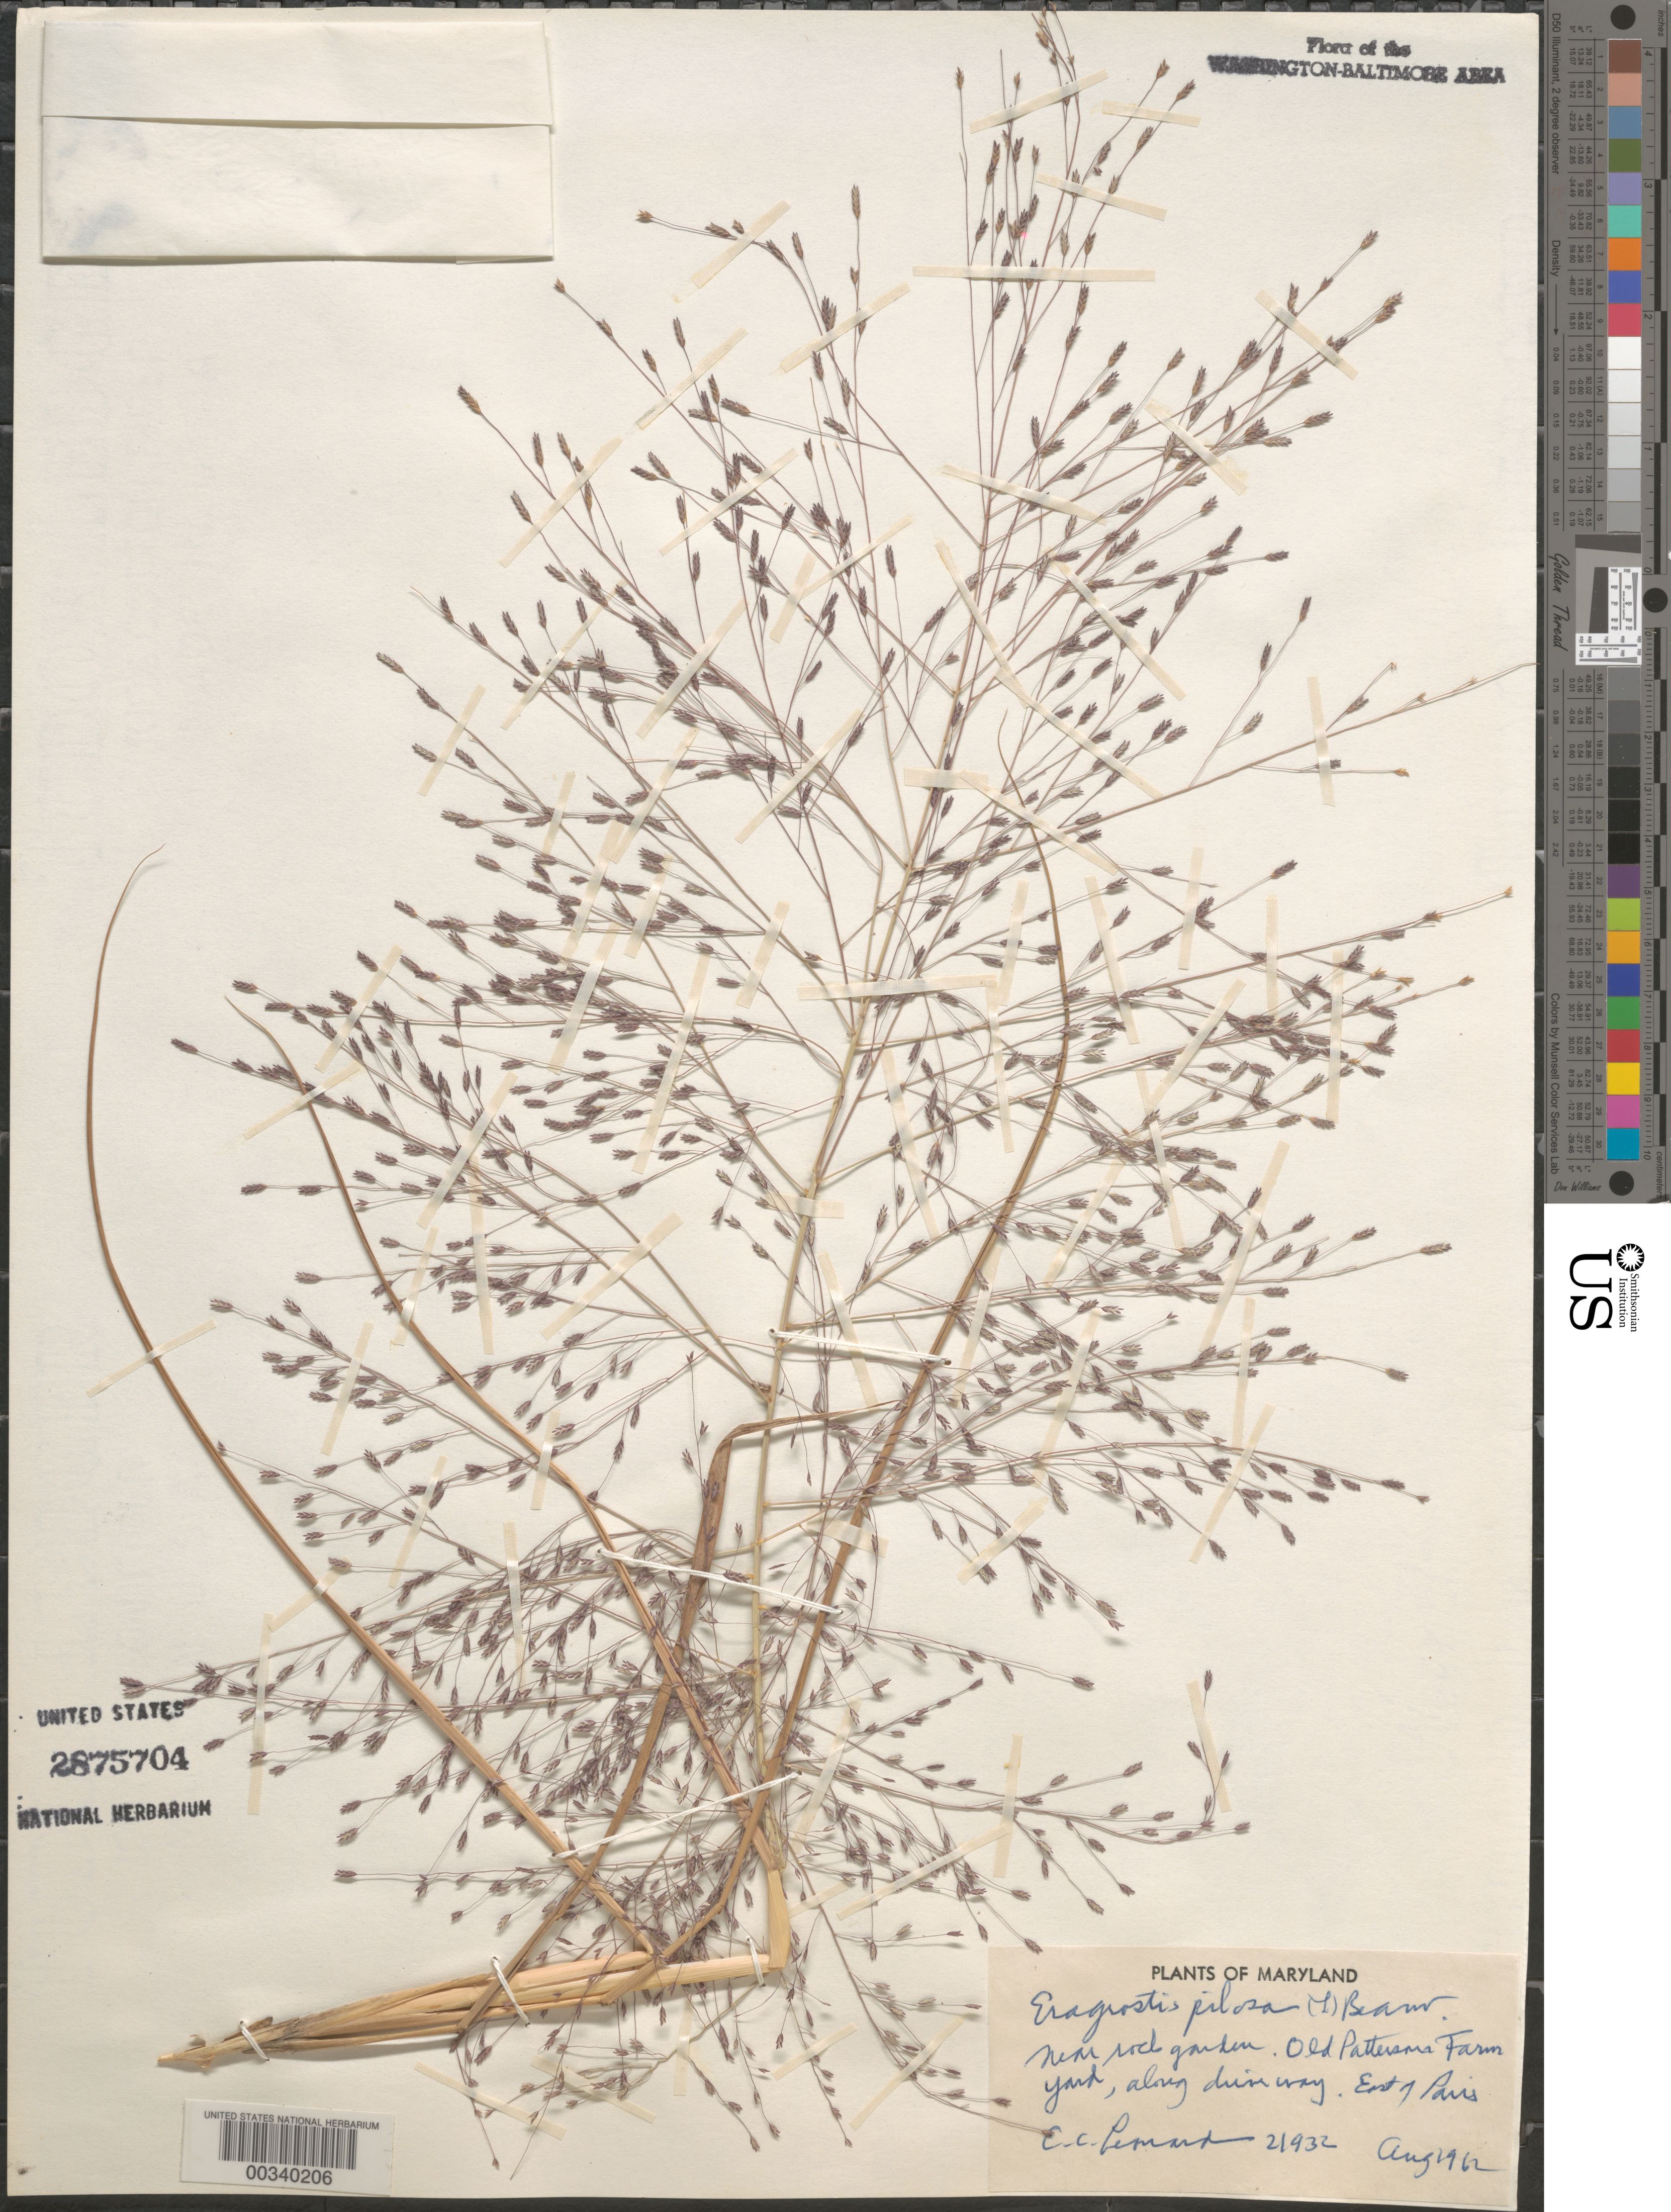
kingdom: Plantae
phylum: Tracheophyta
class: Liliopsida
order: Poales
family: Poaceae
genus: Eragrostis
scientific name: Eragrostis pilosa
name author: (L.) P. Beauv.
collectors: E. C. Leonard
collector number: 21932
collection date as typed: Aug 1962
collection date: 1962-08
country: United States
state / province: Maryland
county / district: Calvert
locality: East of Paris, Patterson Farm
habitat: Along driveway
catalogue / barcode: US 2875704